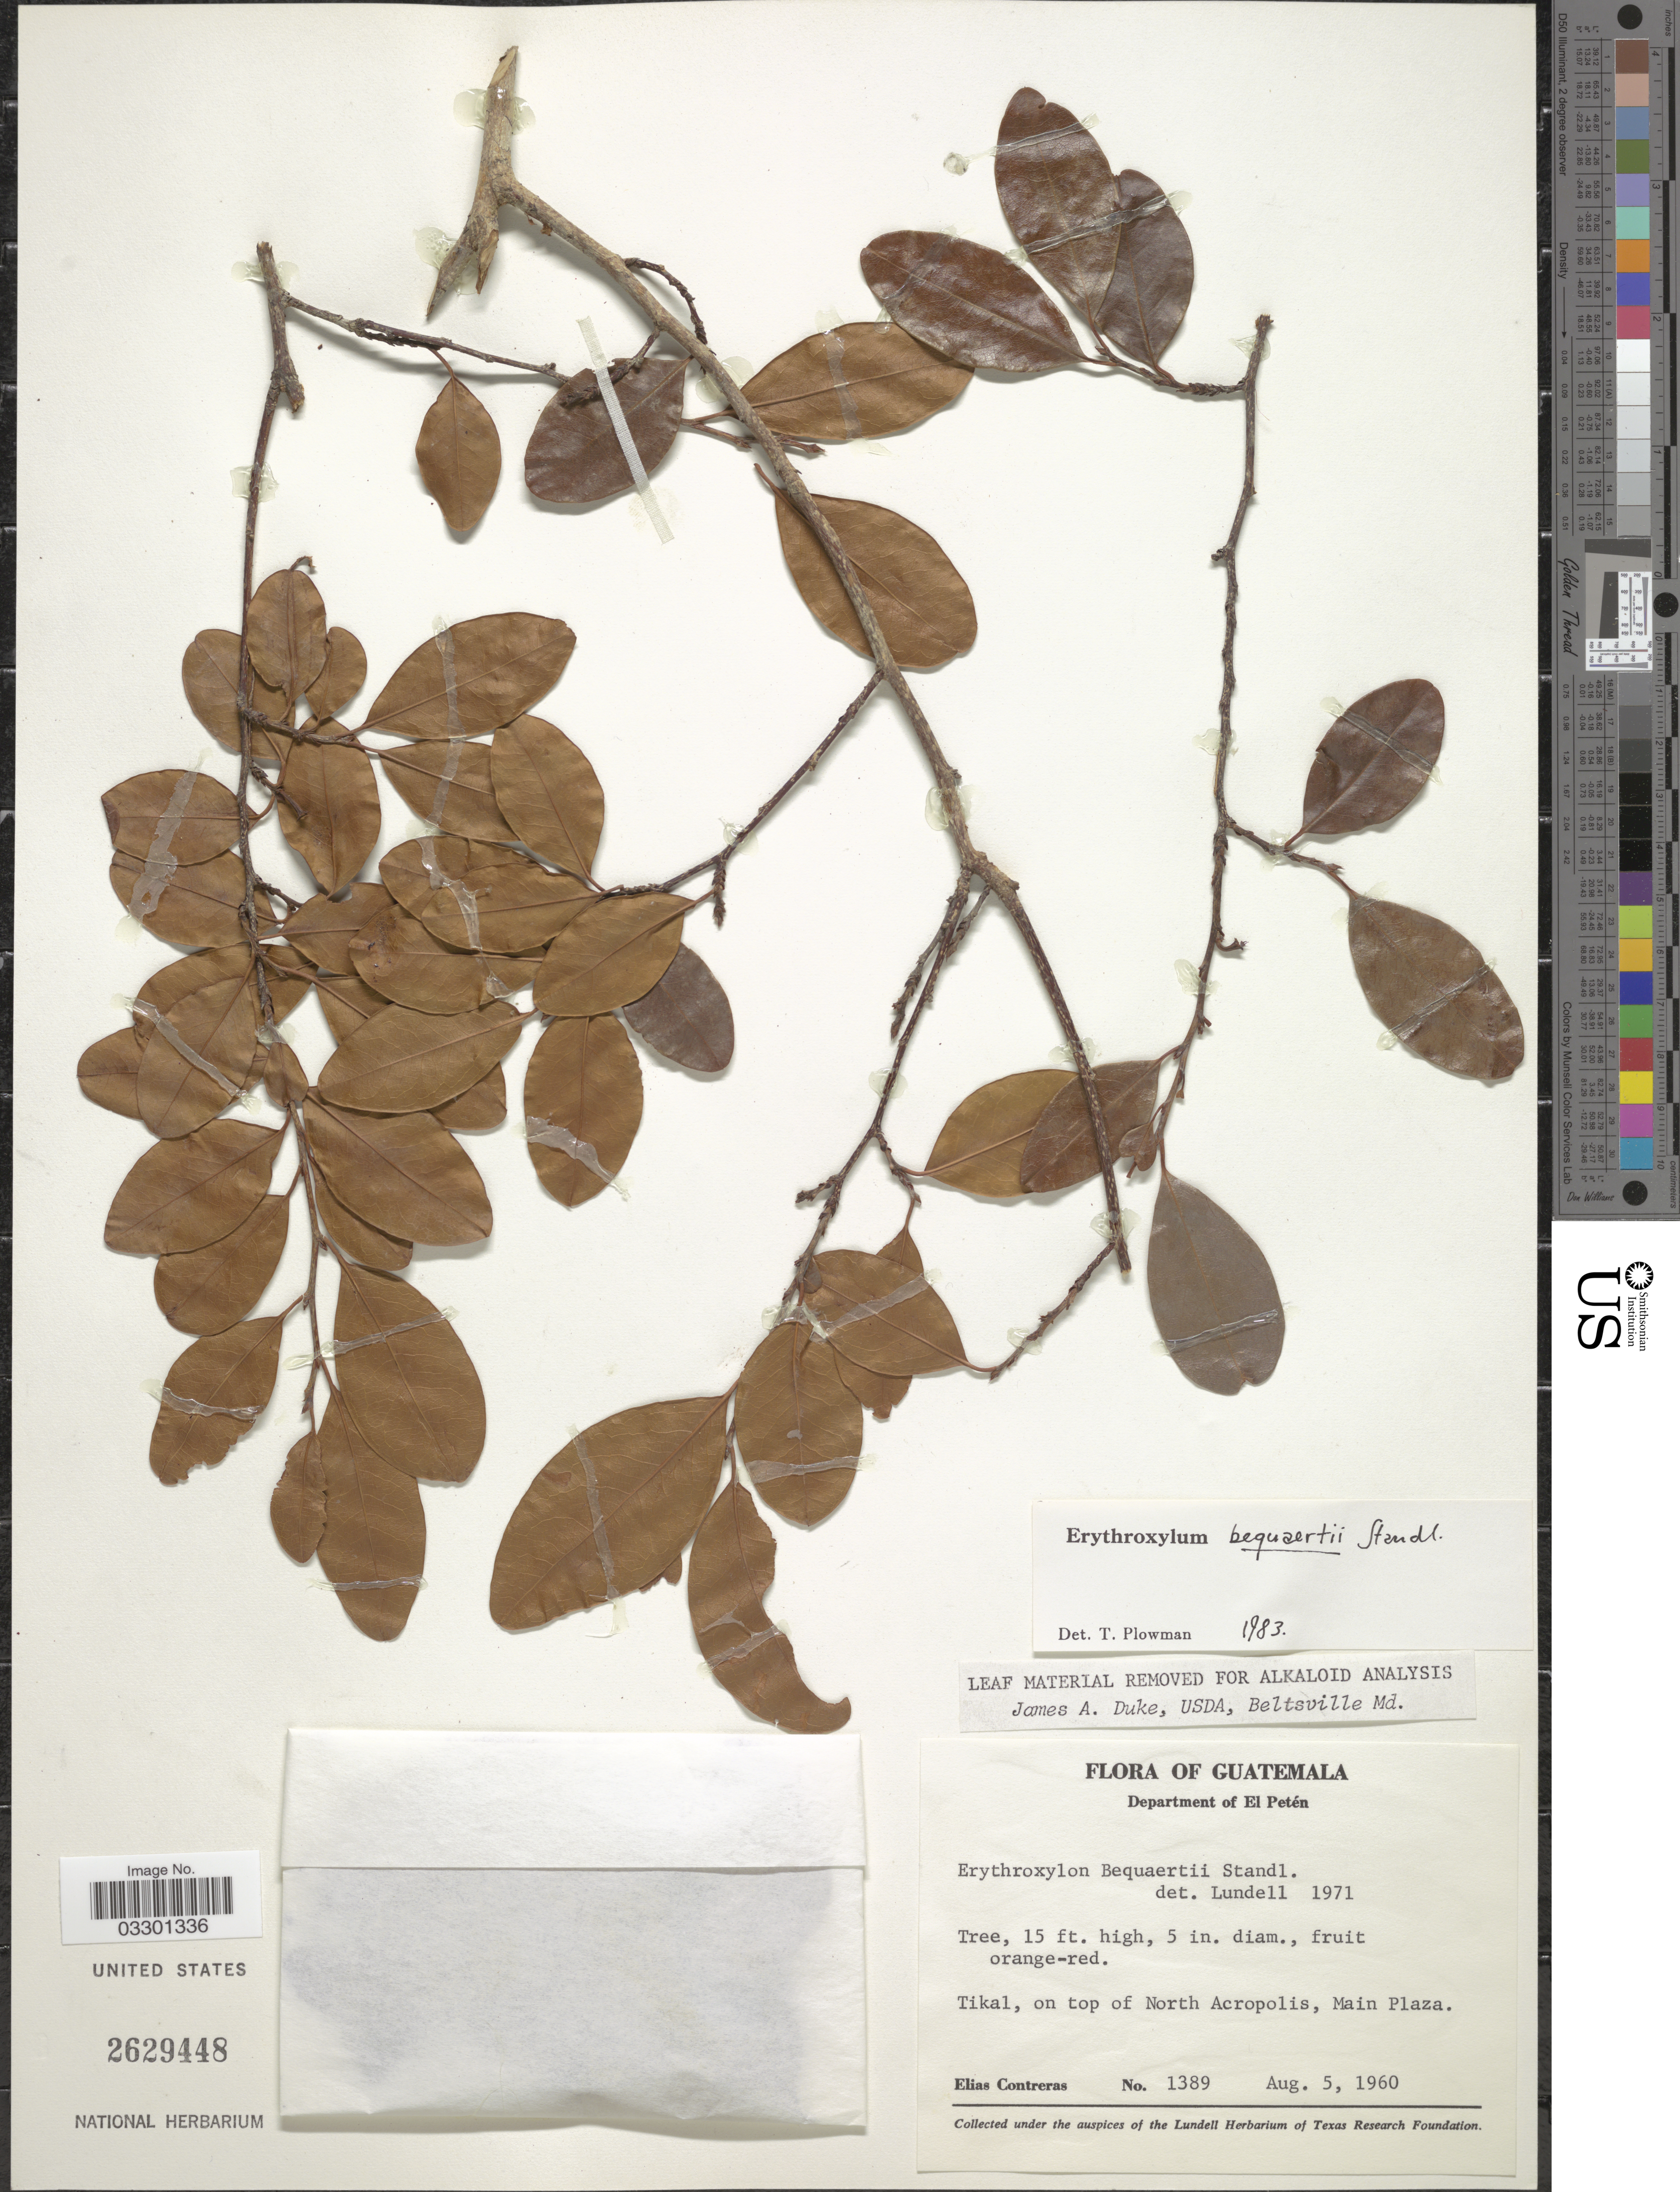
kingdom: Plantae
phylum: Tracheophyta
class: Magnoliopsida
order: Malpighiales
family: Erythroxylaceae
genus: Erythroxylum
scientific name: Erythroxylum bequaertii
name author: Standl.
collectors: E. Contreras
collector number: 1389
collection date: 1960-08-05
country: Guatemala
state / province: El Petén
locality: Department of El Petén. Tikal, on top of North Acropolis, Main Plaza.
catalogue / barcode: US 2629448